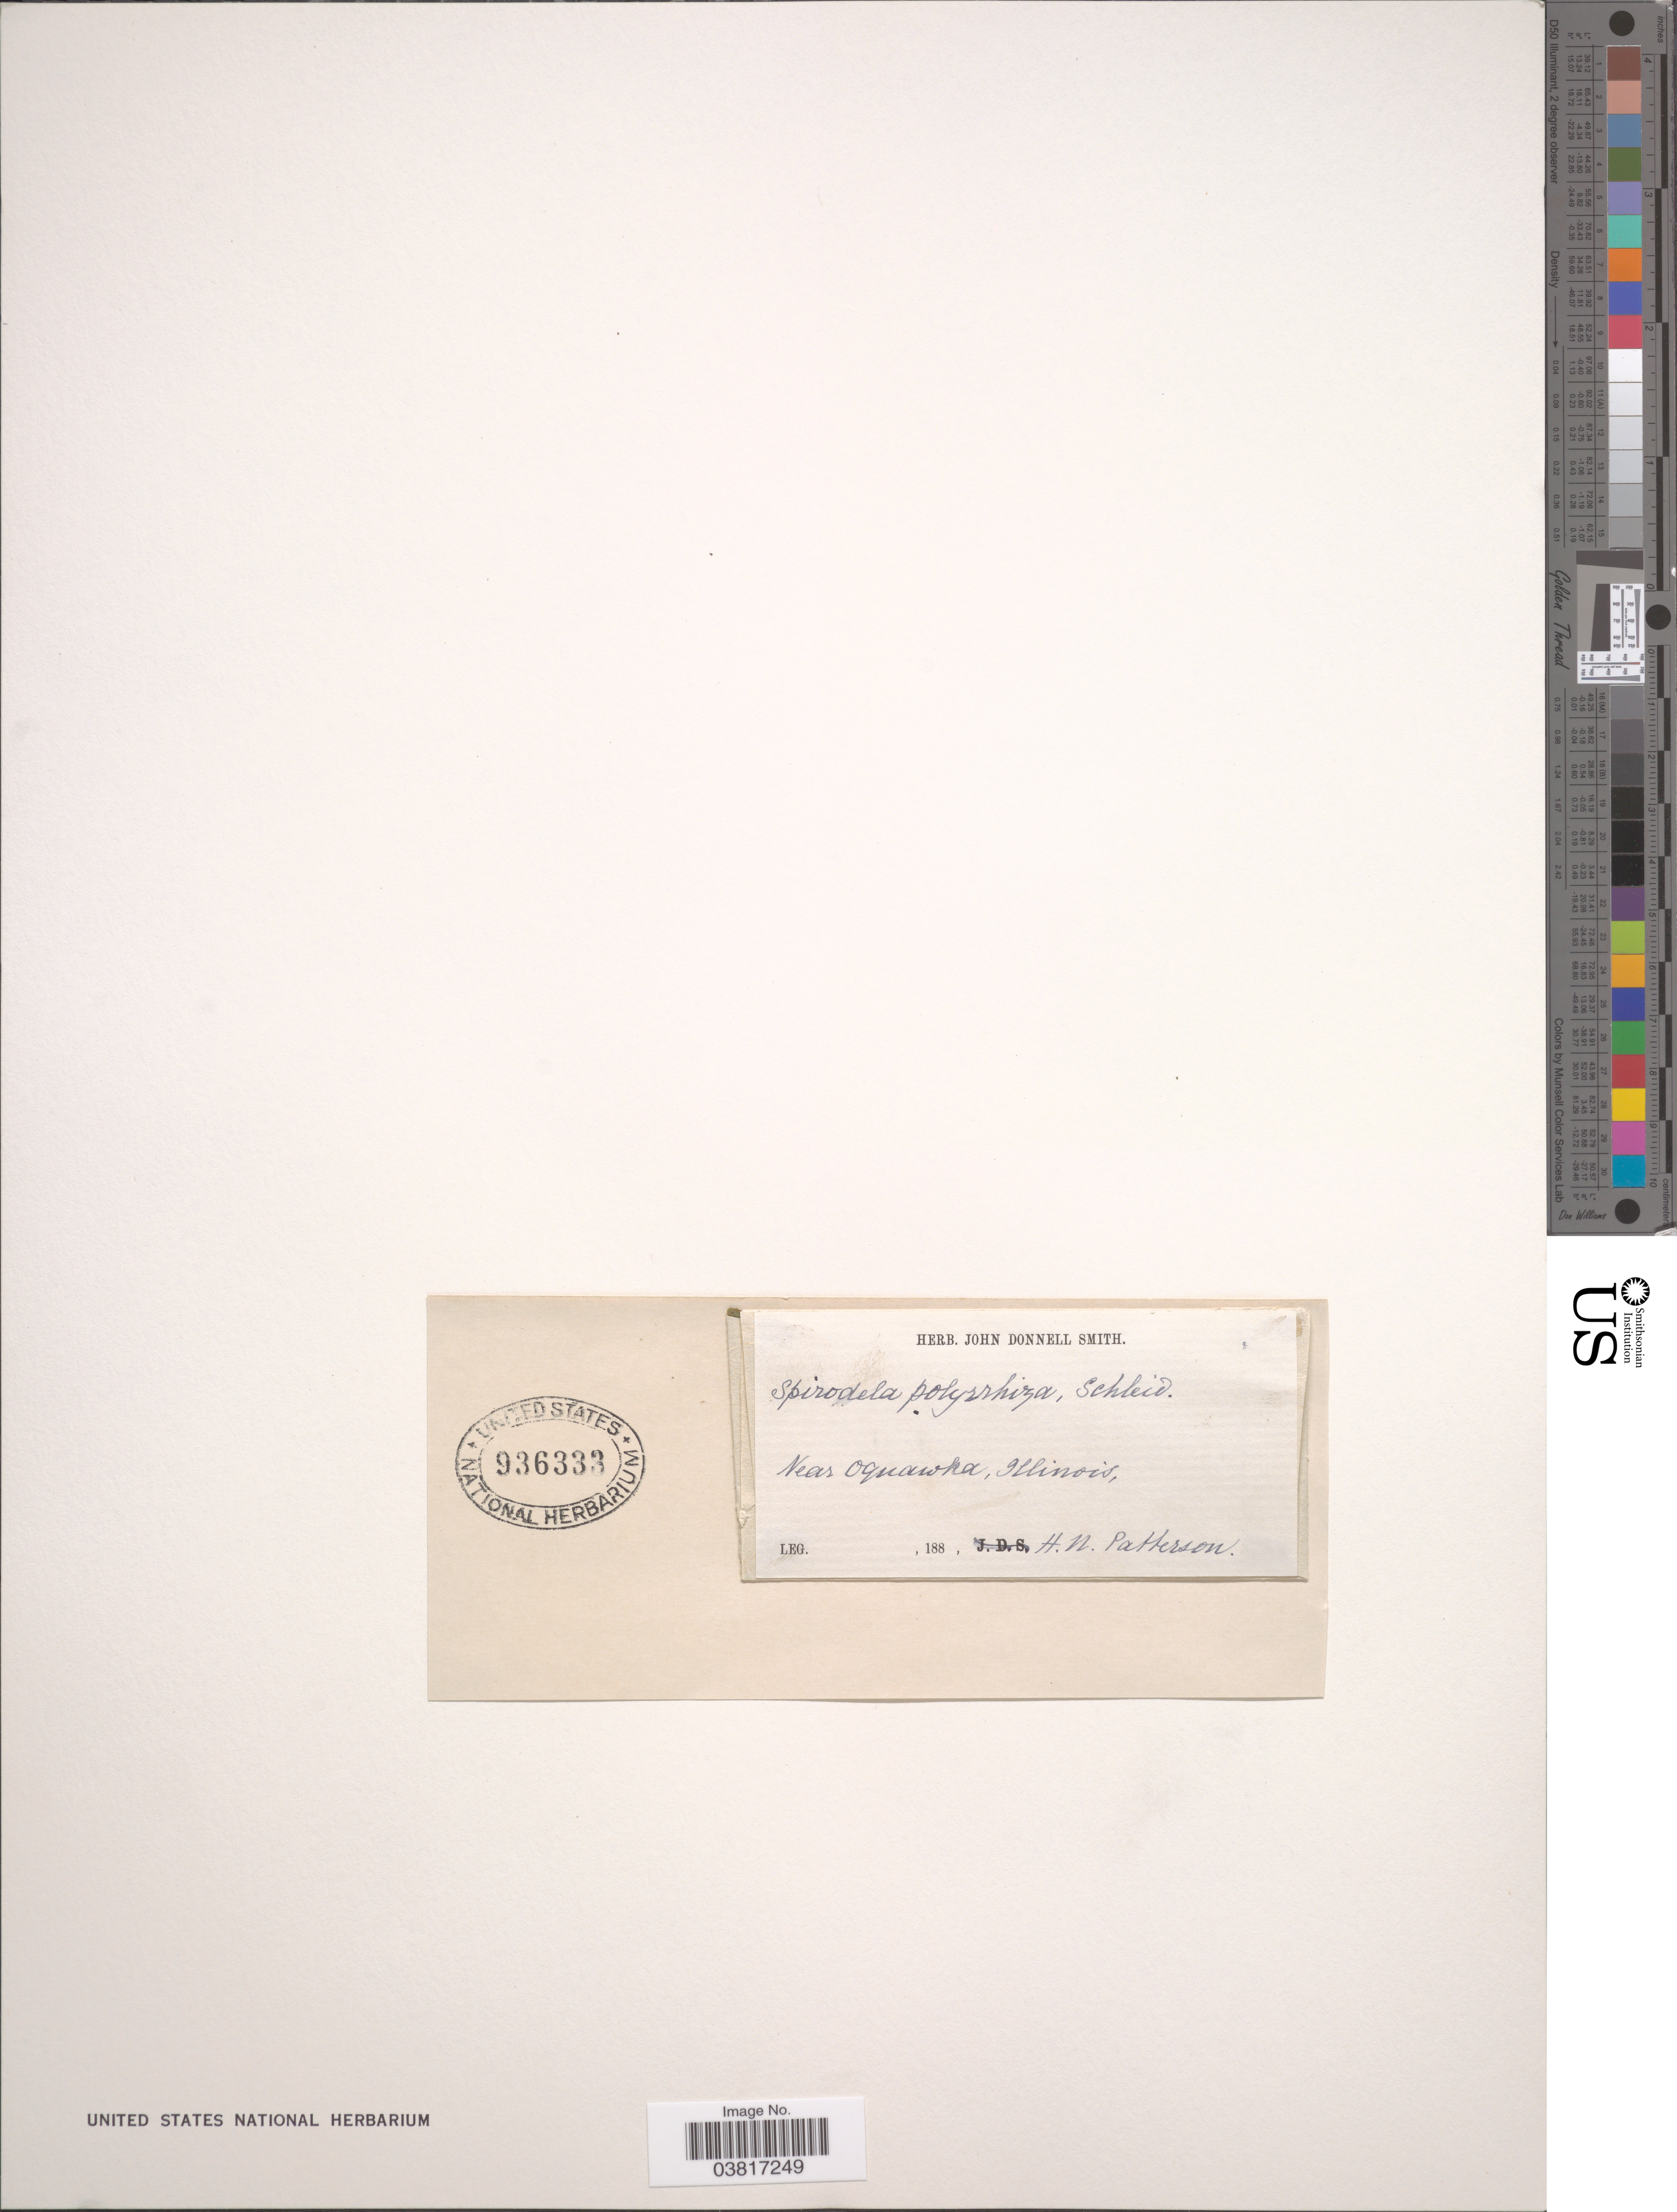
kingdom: Plantae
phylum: Tracheophyta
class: Liliopsida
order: Alismatales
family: Araceae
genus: Spirodela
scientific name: Spirodela polyrrhiza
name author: (L.) Schleid.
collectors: H. N. Patterson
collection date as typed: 188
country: United States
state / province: Illinois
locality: Near Oquawka.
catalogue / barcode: US 936333